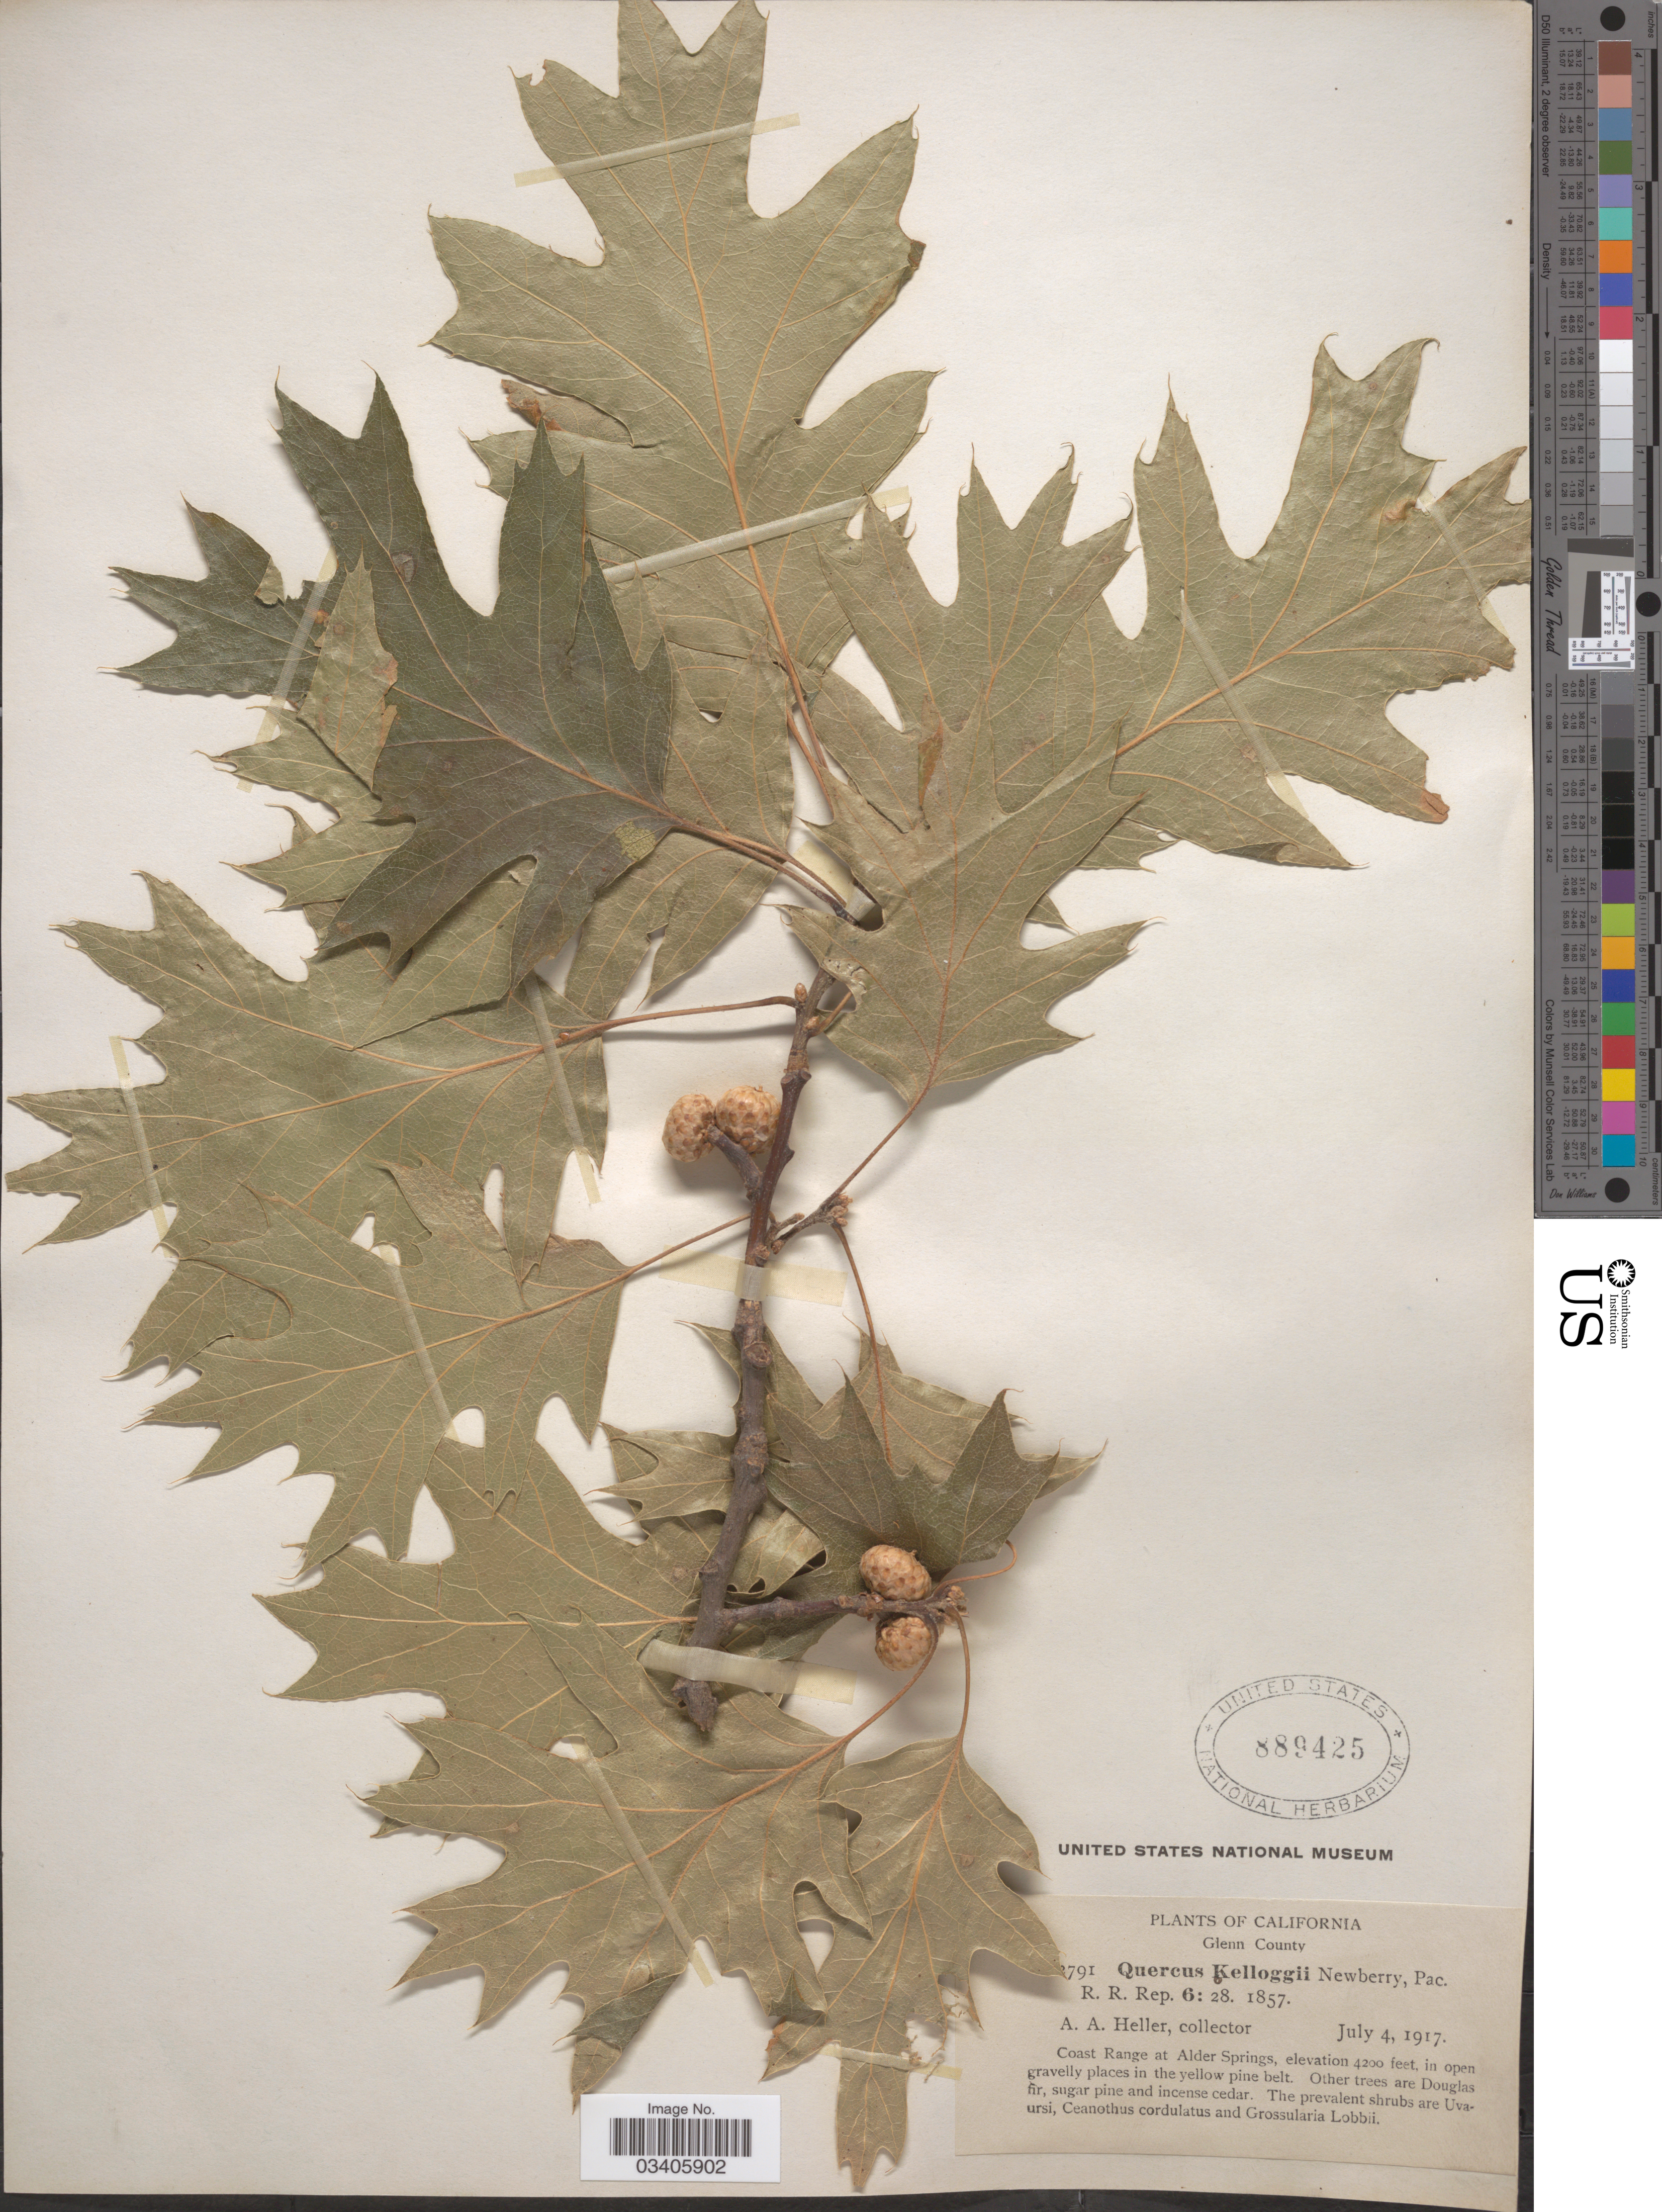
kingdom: Plantae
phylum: Tracheophyta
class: Magnoliopsida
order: Fagales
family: Fagaceae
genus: Quercus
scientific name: Quercus kelloggii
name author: Newb.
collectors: A. A. Heller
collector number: !791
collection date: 1917-07-04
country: United States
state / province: California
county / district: Glenn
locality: Glenn County. Coast Range at Alder Springs.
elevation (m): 1280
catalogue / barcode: US 889425